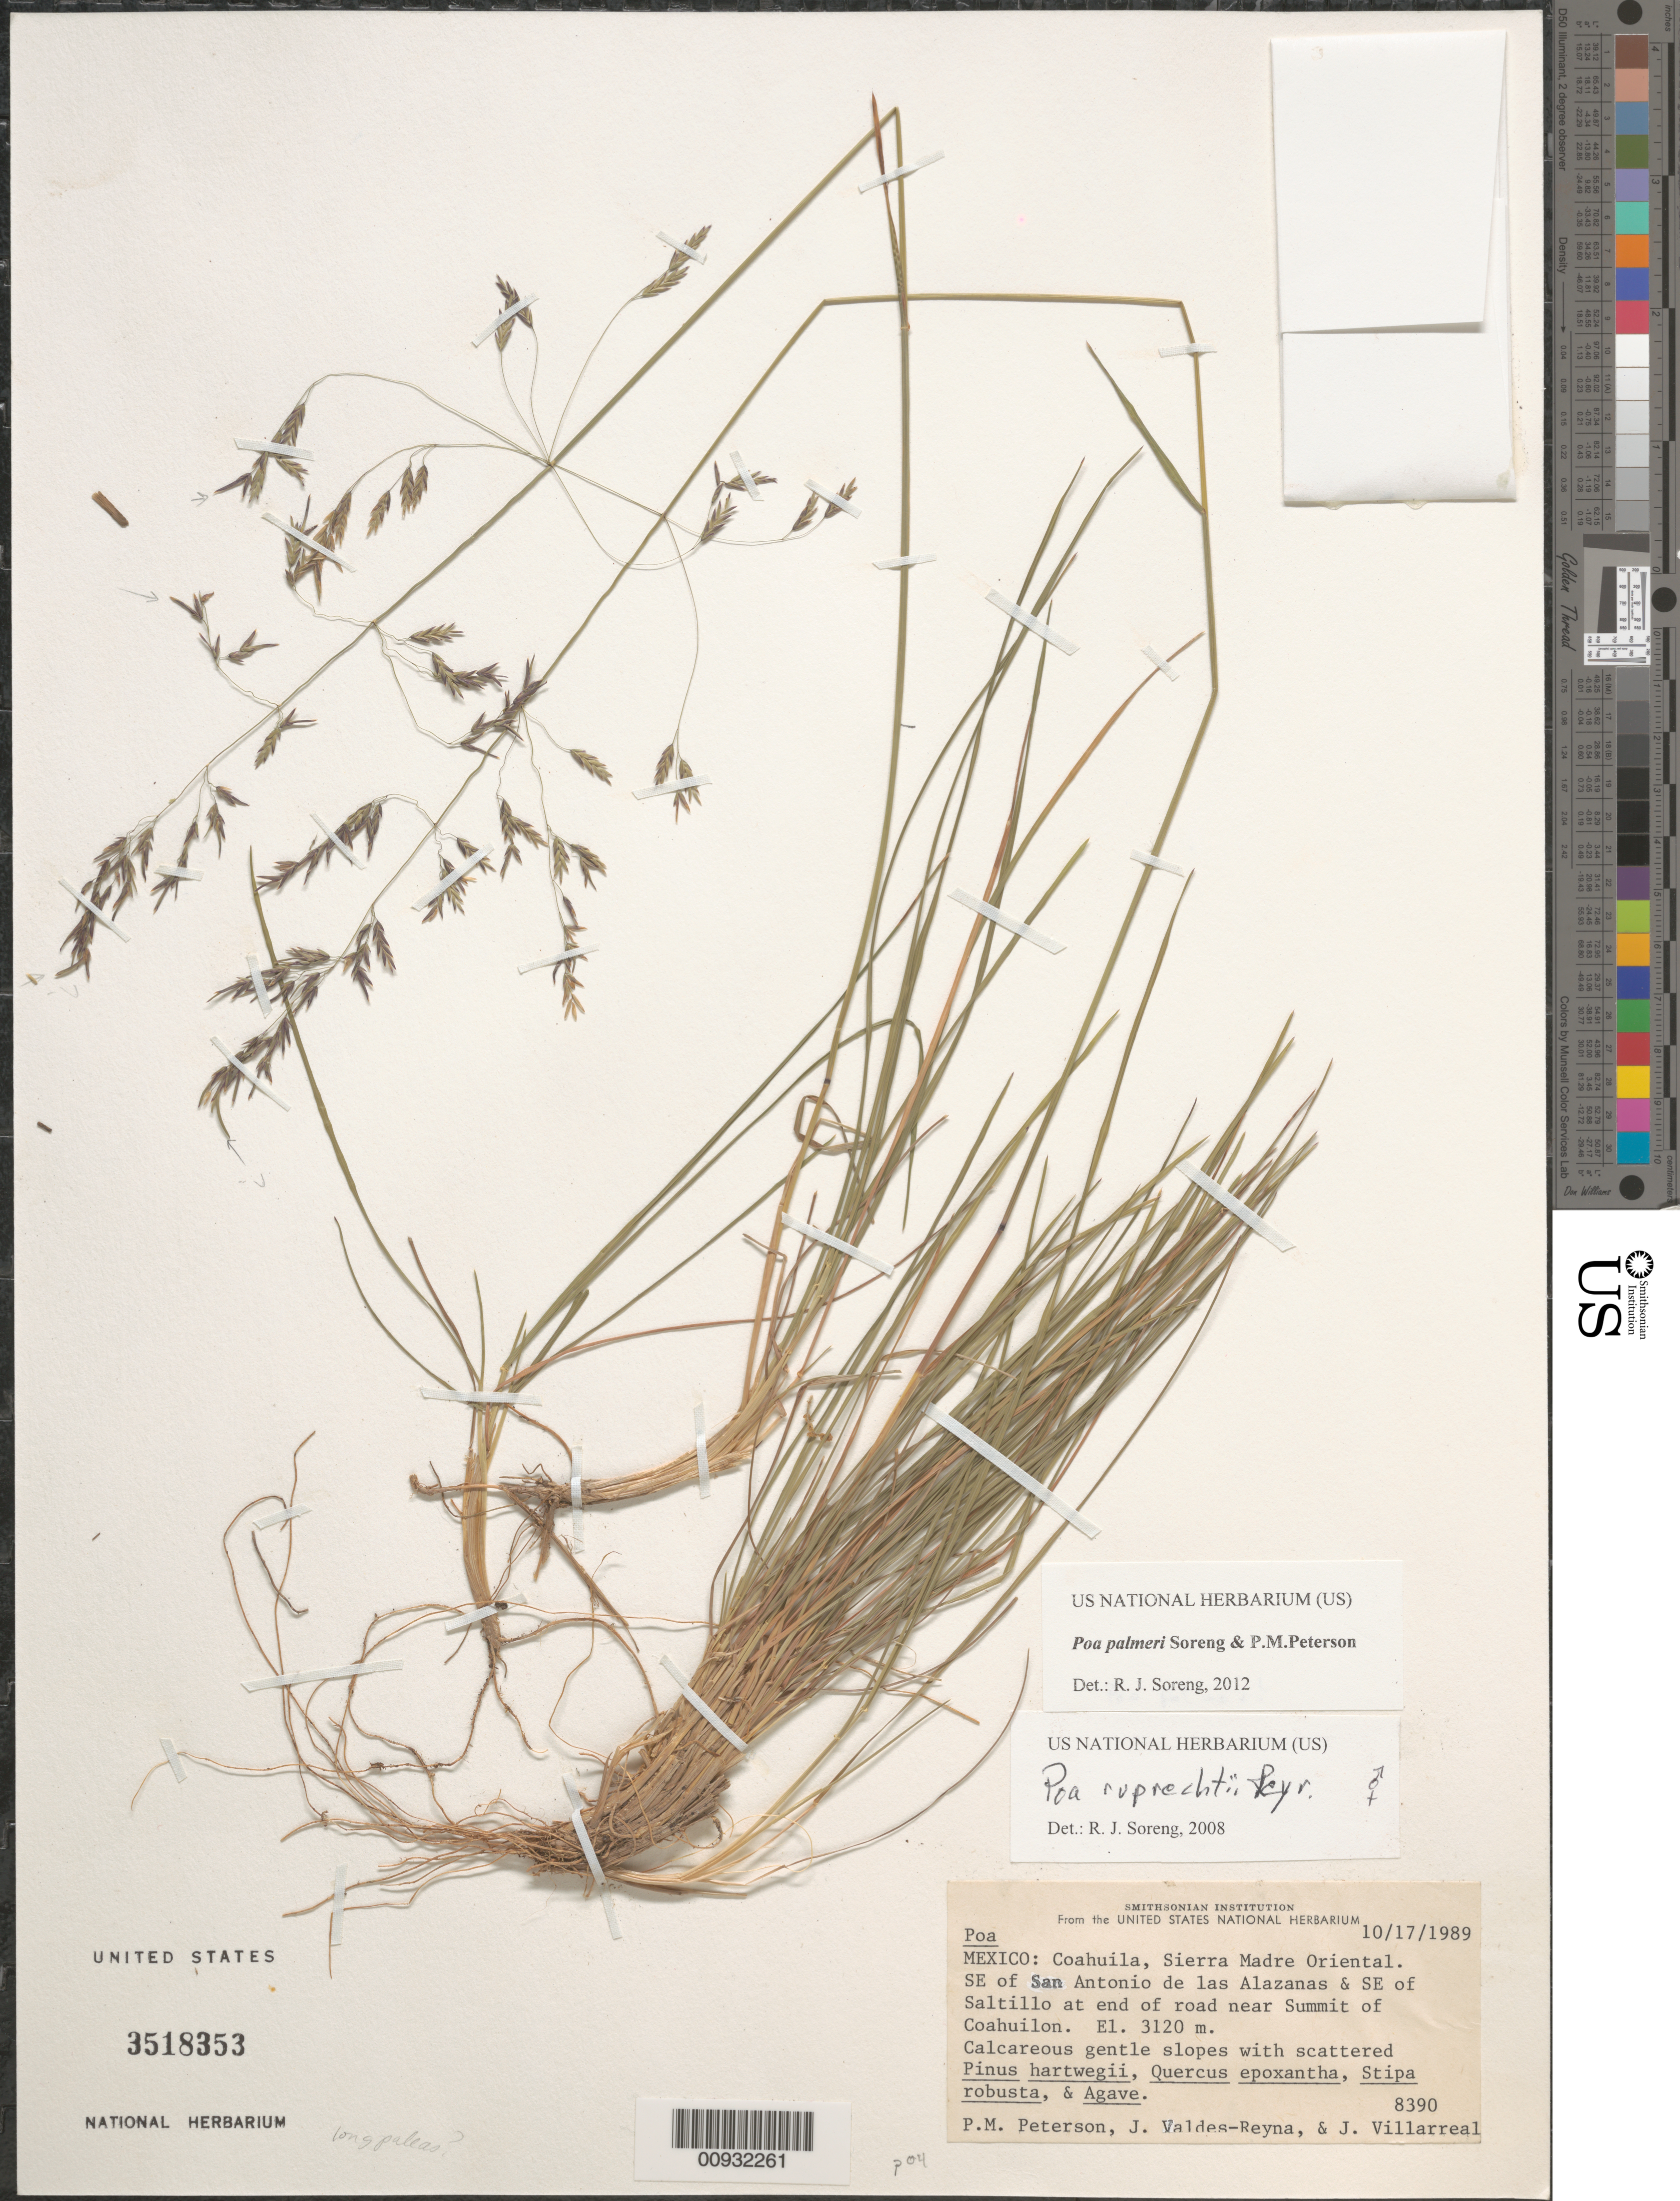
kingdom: Plantae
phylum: Tracheophyta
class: Liliopsida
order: Poales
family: Poaceae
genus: Poa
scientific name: Poa palmeri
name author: Soreng & P.M. Peterson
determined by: Soreng, Robert J., Research Associate (BOT), Smithsonian Institution - National Museum of Natural History (UNITED STATES)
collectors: P. M. Peterson, J. Valdés-Reyna & J. Villarreal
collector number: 08390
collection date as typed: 17 Oct 1989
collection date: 1989-10-17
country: Mexico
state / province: Coahuila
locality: SE of San Antonio de las Alazanas and SE of Saltillo at end of road near summit of Coahuilon.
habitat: Calcareous gentle slopes with scattered Pinus hartwegii, Quercus epoxantha, Agave, and Stipa robusta.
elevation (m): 3120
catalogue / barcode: US 3518353